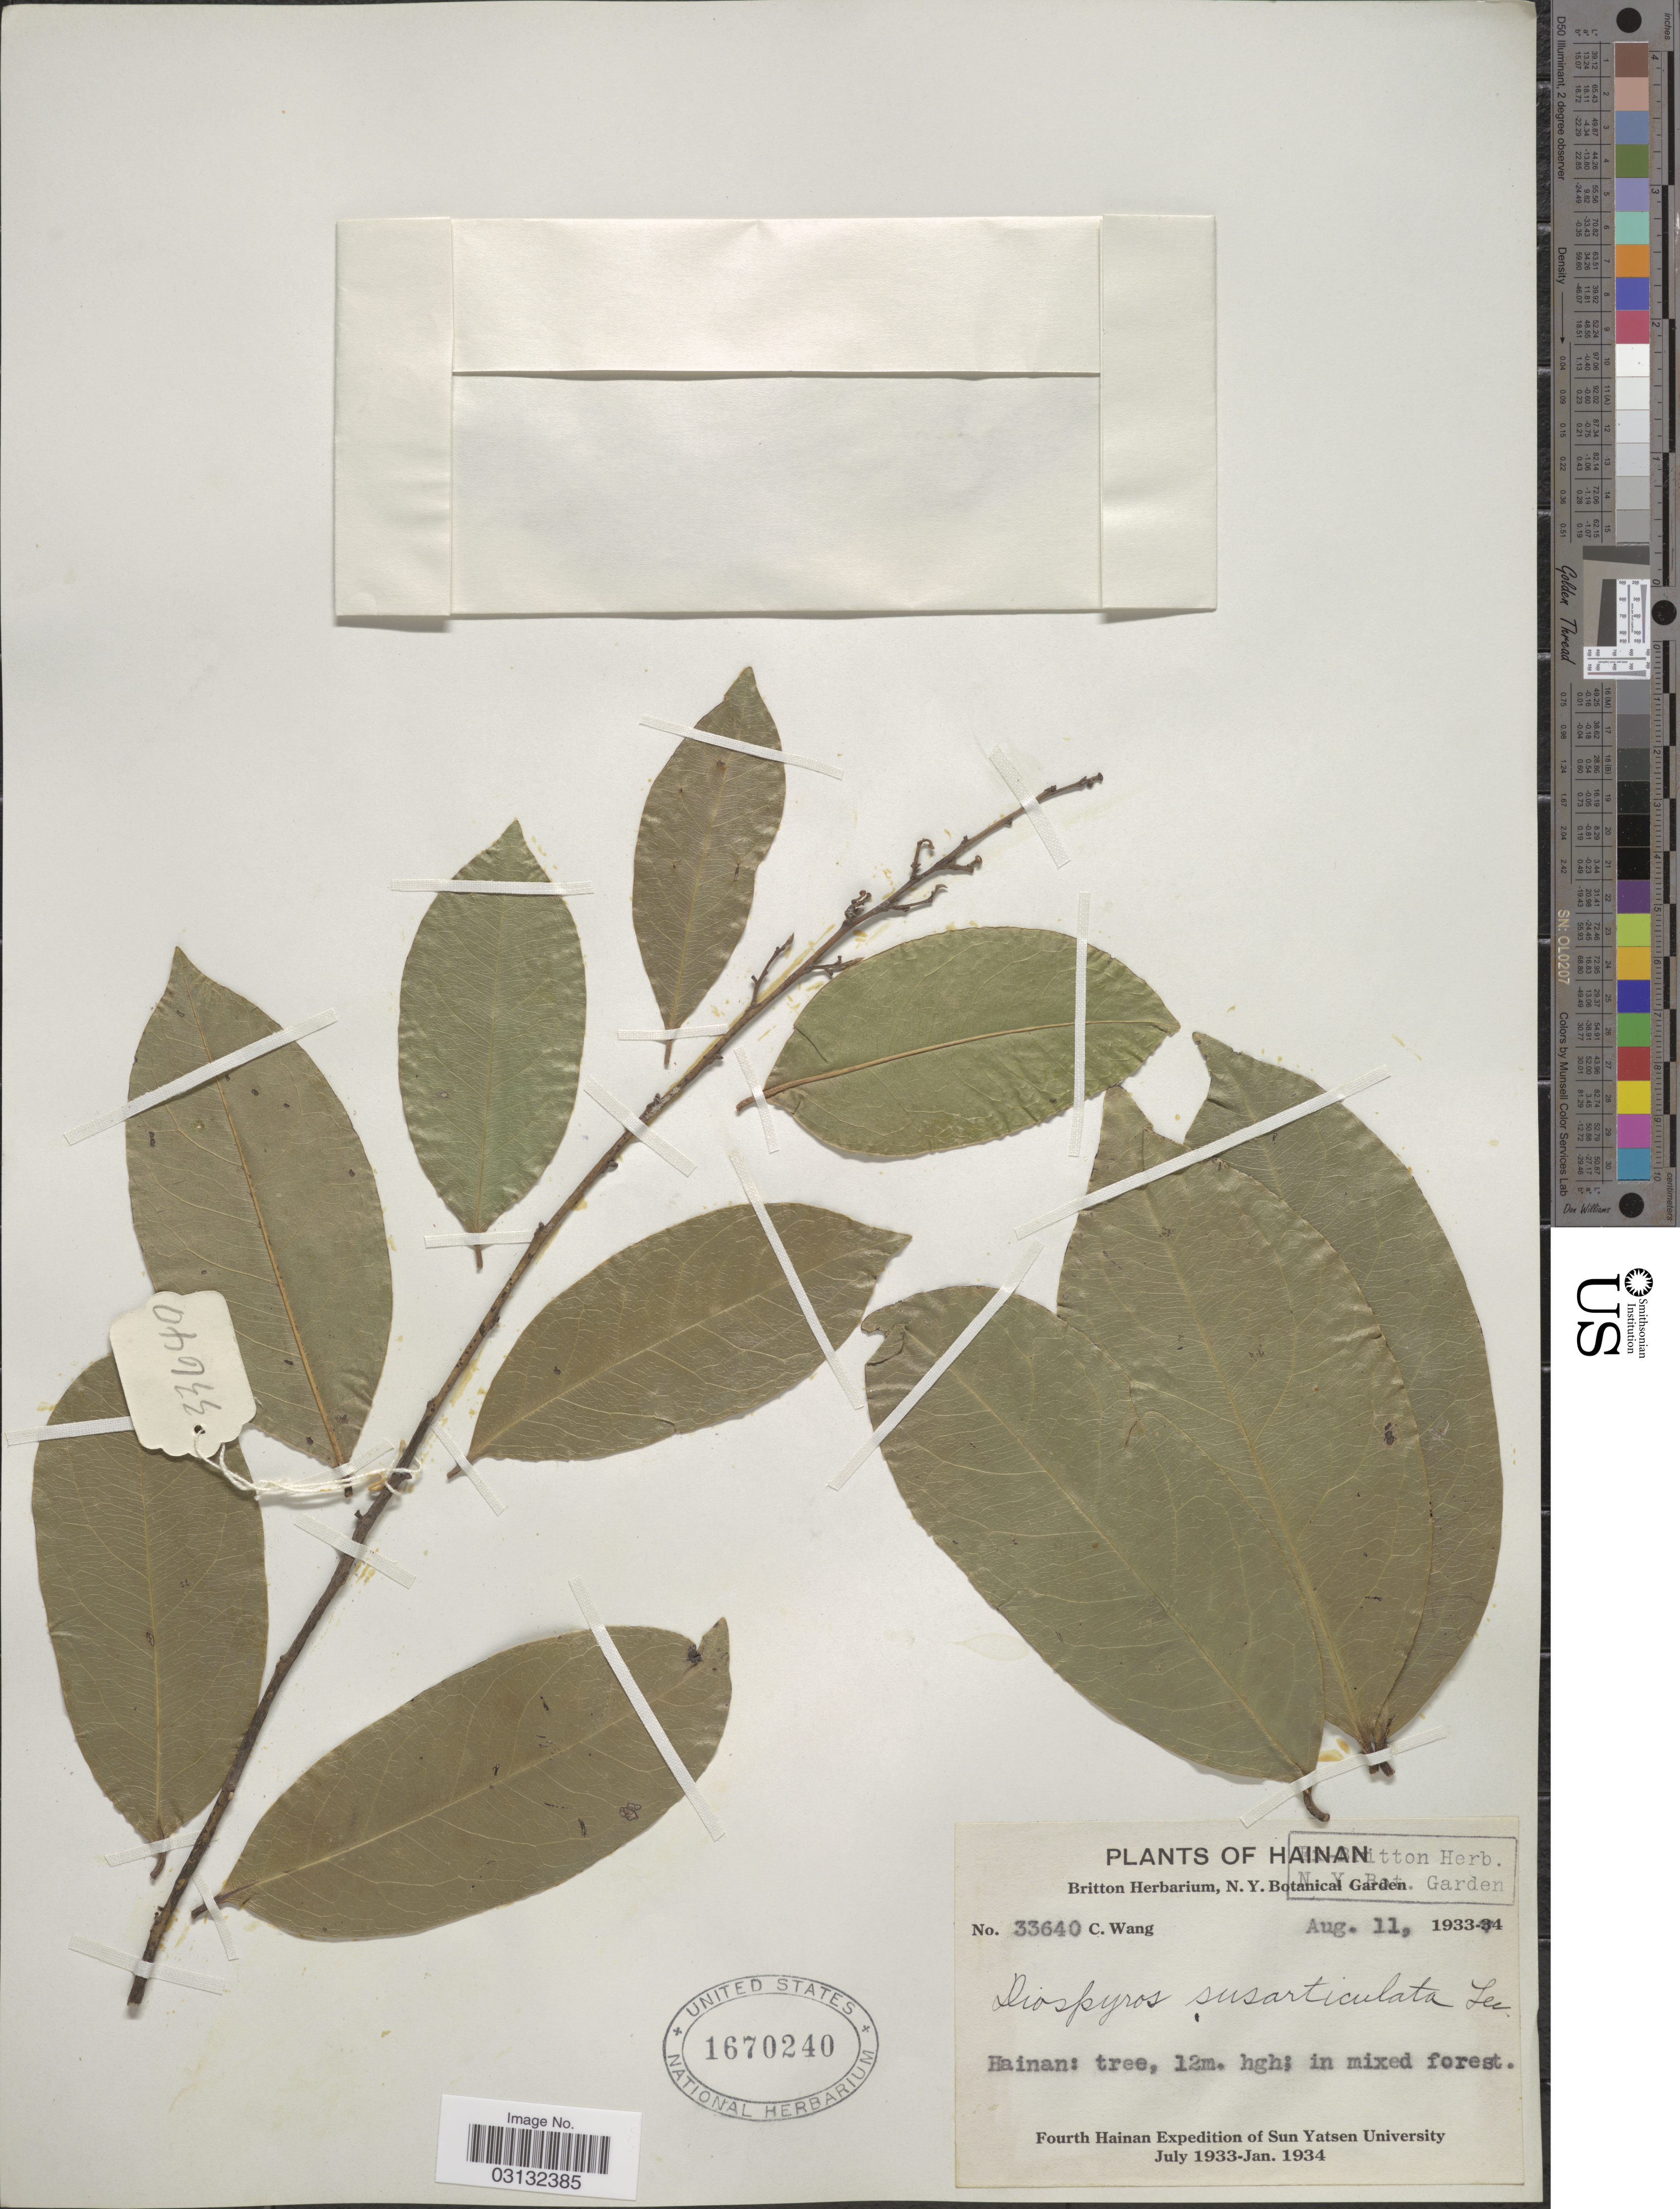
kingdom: Plantae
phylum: Tracheophyta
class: Magnoliopsida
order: Ericales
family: Ebenaceae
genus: Diospyros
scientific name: Diospyros susarticulata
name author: Lecomte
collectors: C. Wang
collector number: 33640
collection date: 1933-08-11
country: China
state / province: Hainan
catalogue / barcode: US 1670240